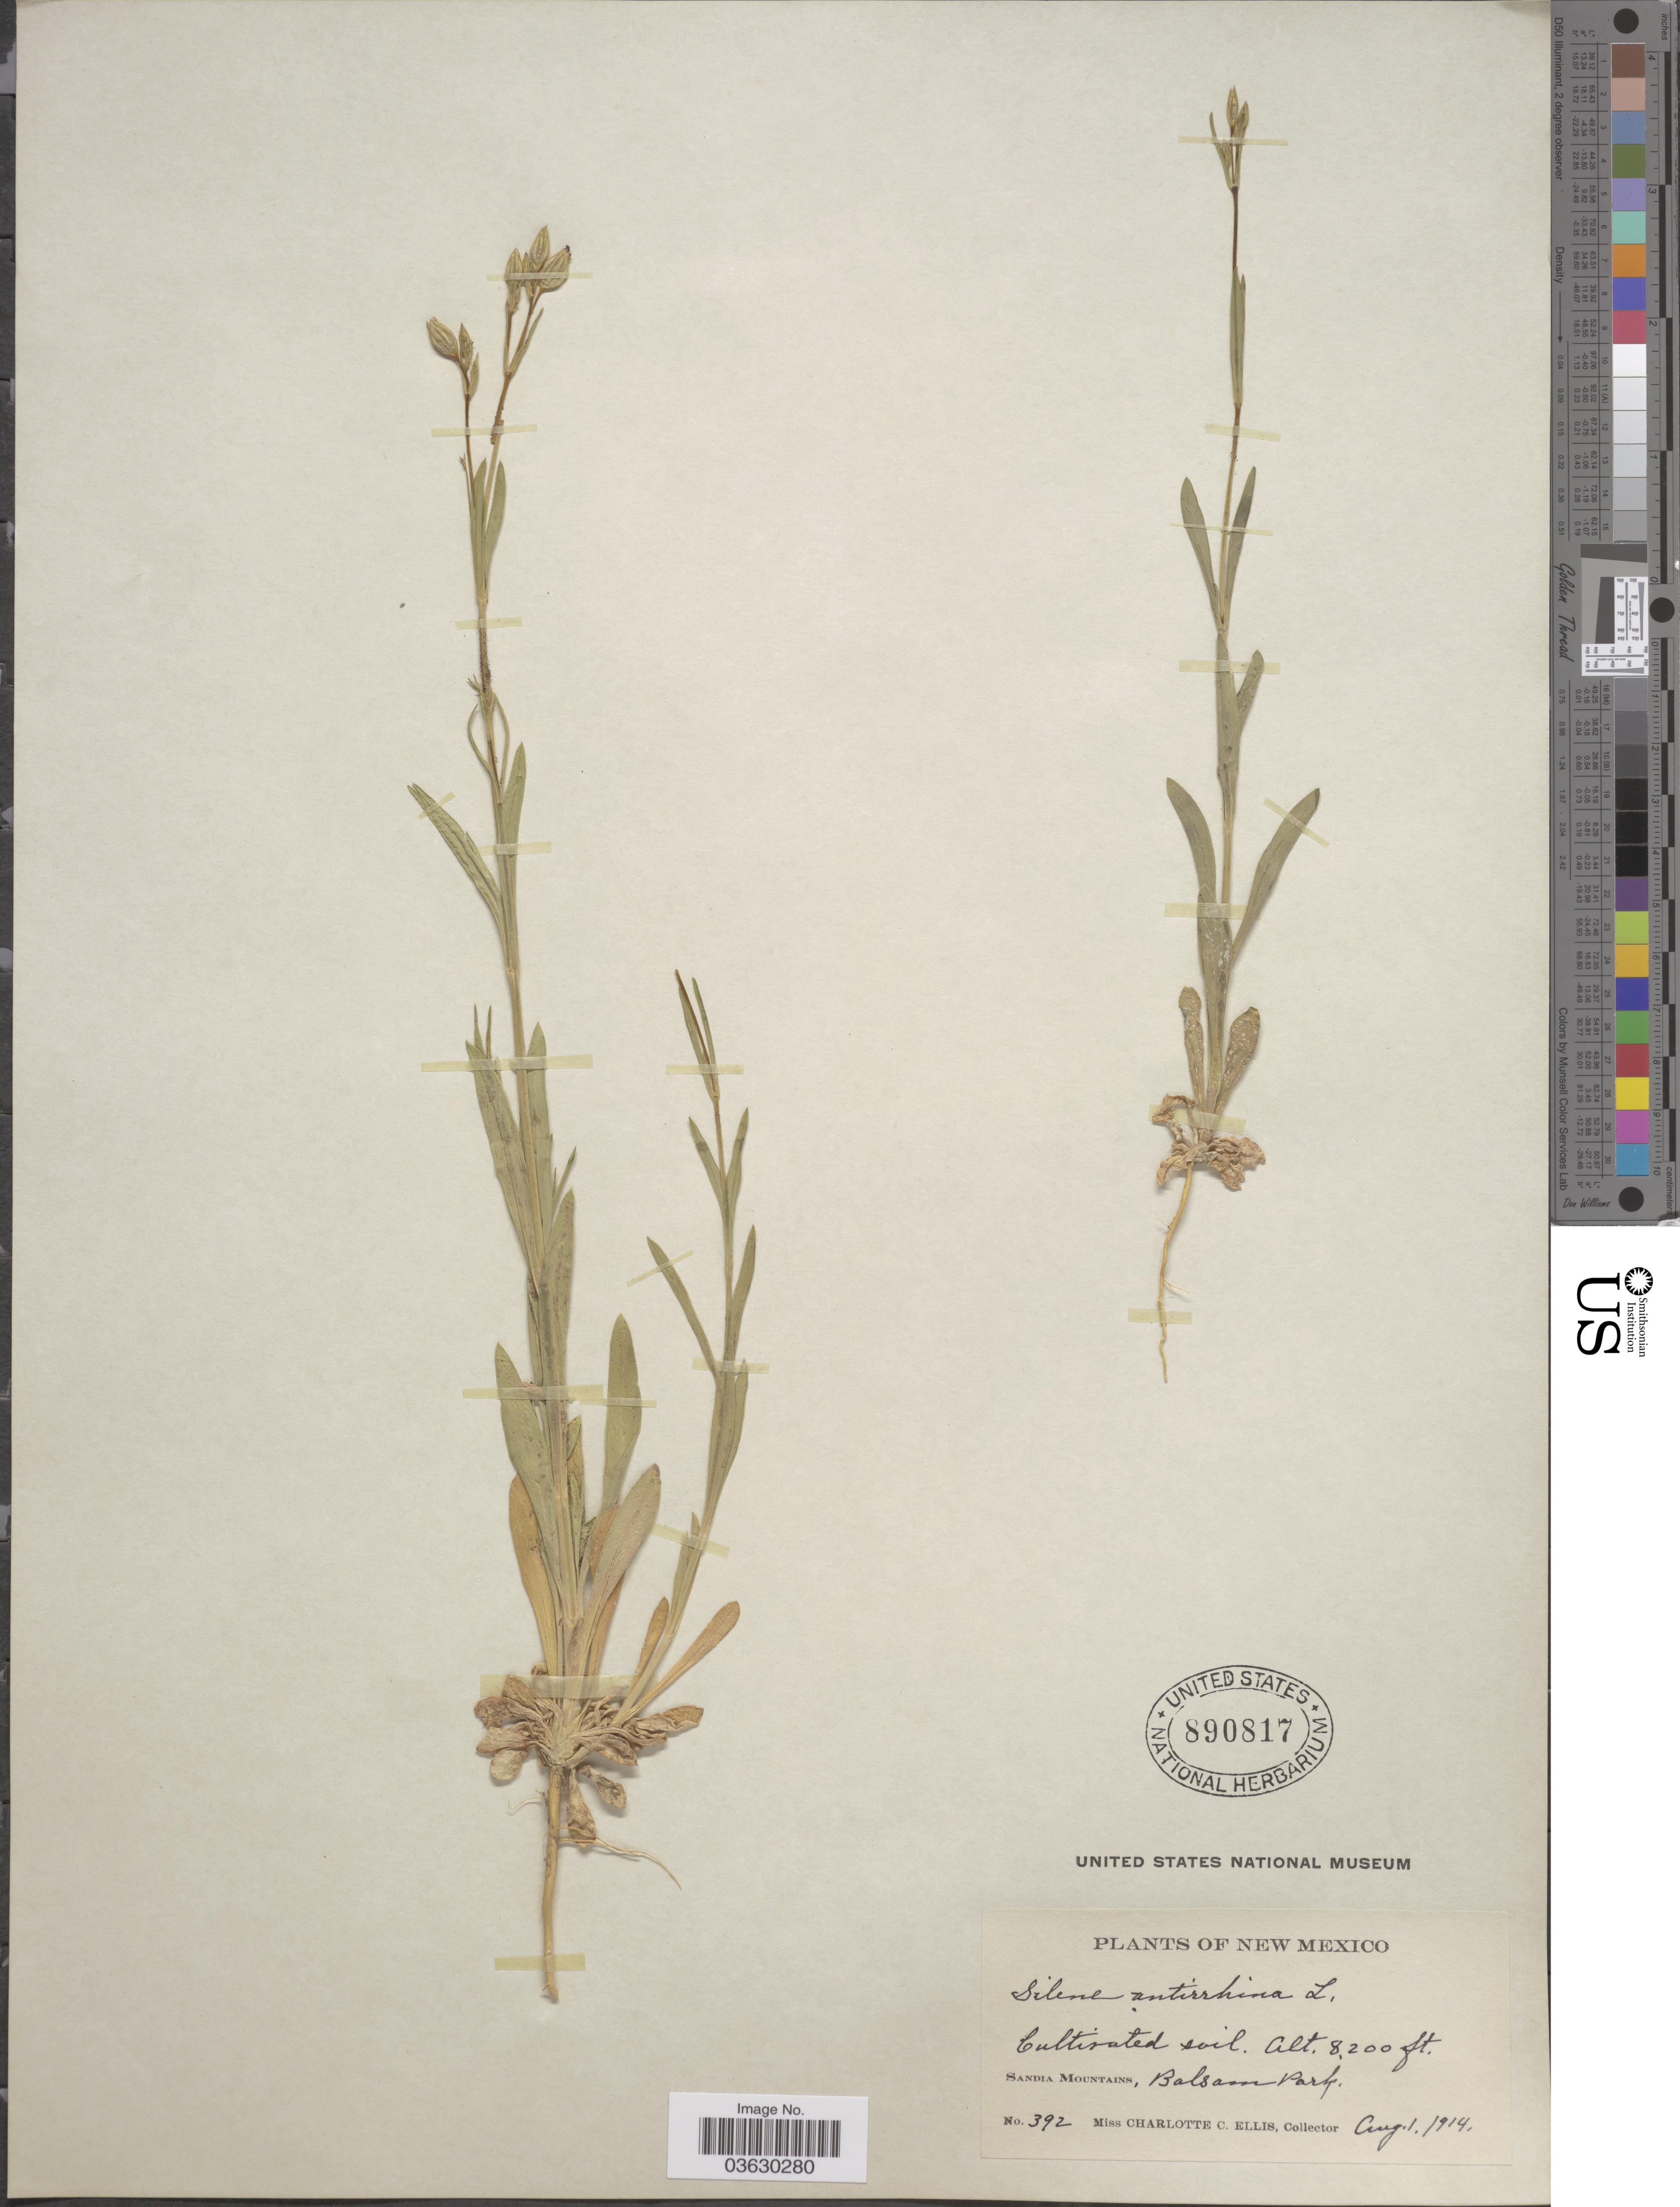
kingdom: Plantae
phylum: Tracheophyta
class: Magnoliopsida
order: Caryophyllales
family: Caryophyllaceae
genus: Silene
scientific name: Silene antirrhina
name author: L.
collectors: C. C. Ellis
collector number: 392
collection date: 1914-08-01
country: United States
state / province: New Mexico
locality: Sandia Mountains, Balsam Park.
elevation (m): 2499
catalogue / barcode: US 890817